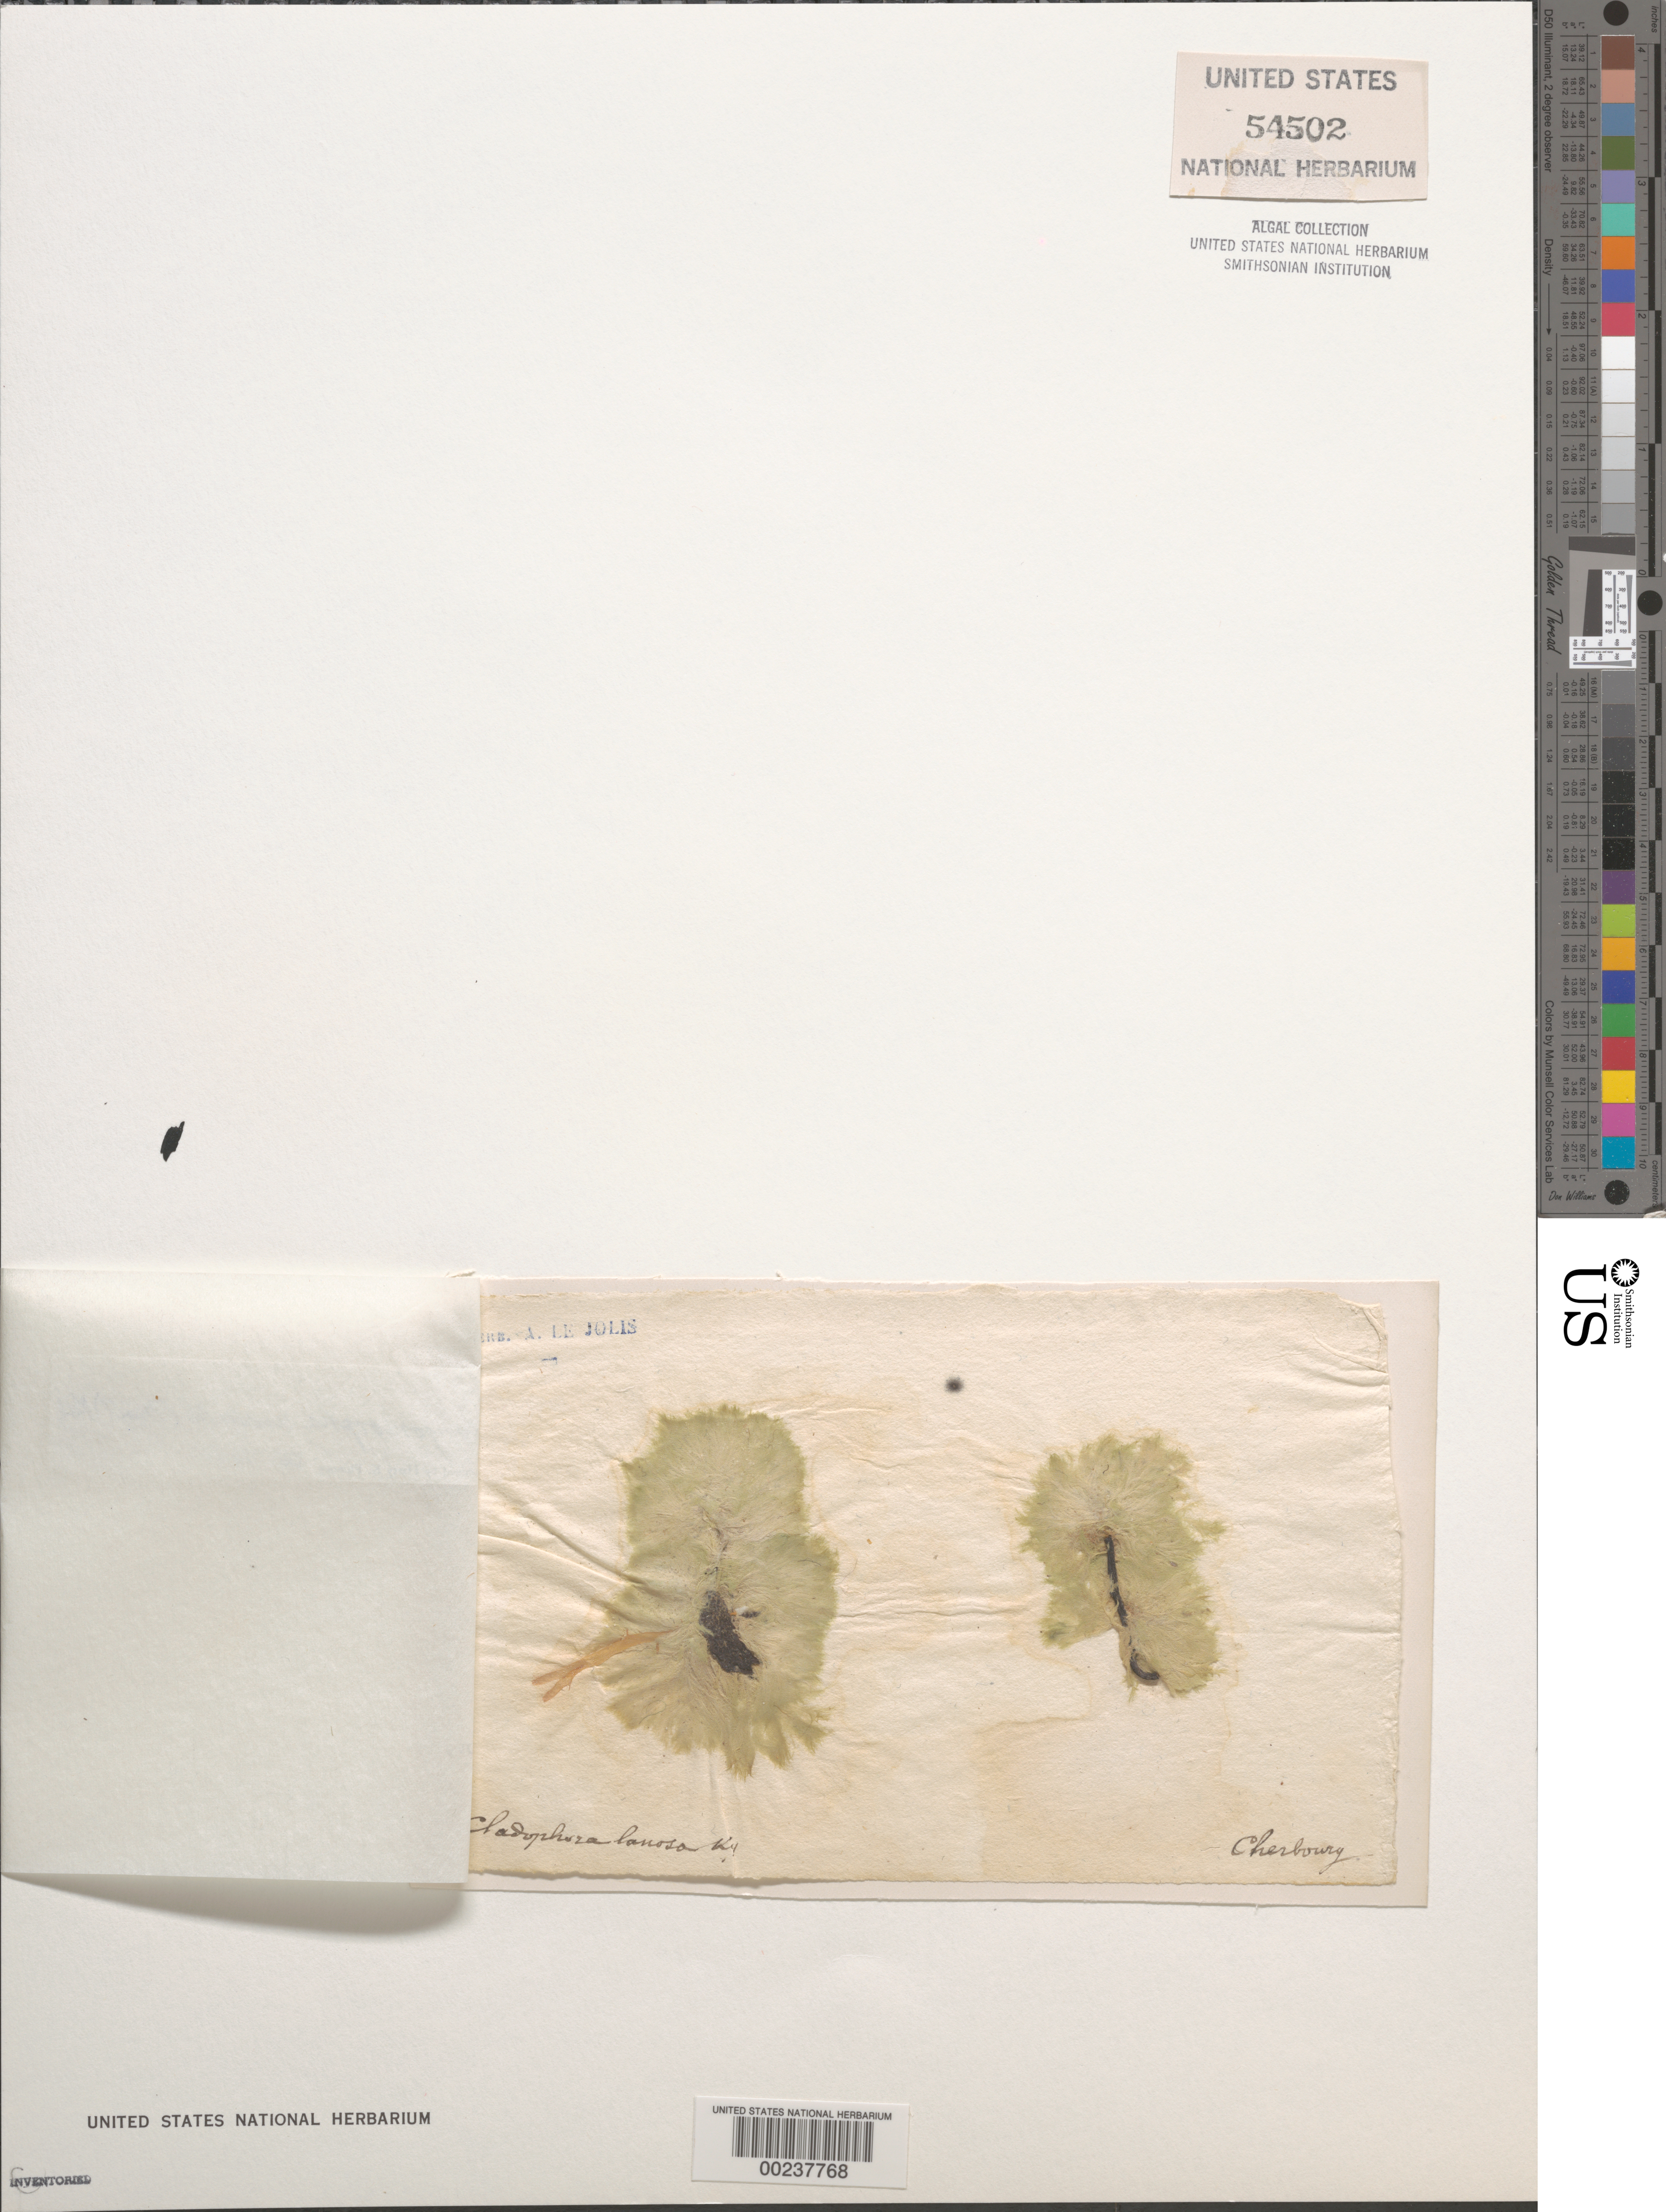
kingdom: Plantae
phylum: Chlorophyta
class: Ulvophyceae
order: Ulotrichales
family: Ulotrichaceae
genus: Spongomorpha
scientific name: Spongomorpha aeruginosa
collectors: Le Jolis, A. F. (herbarium)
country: France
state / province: Normandie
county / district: Manche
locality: Cherbourg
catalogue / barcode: US 54502